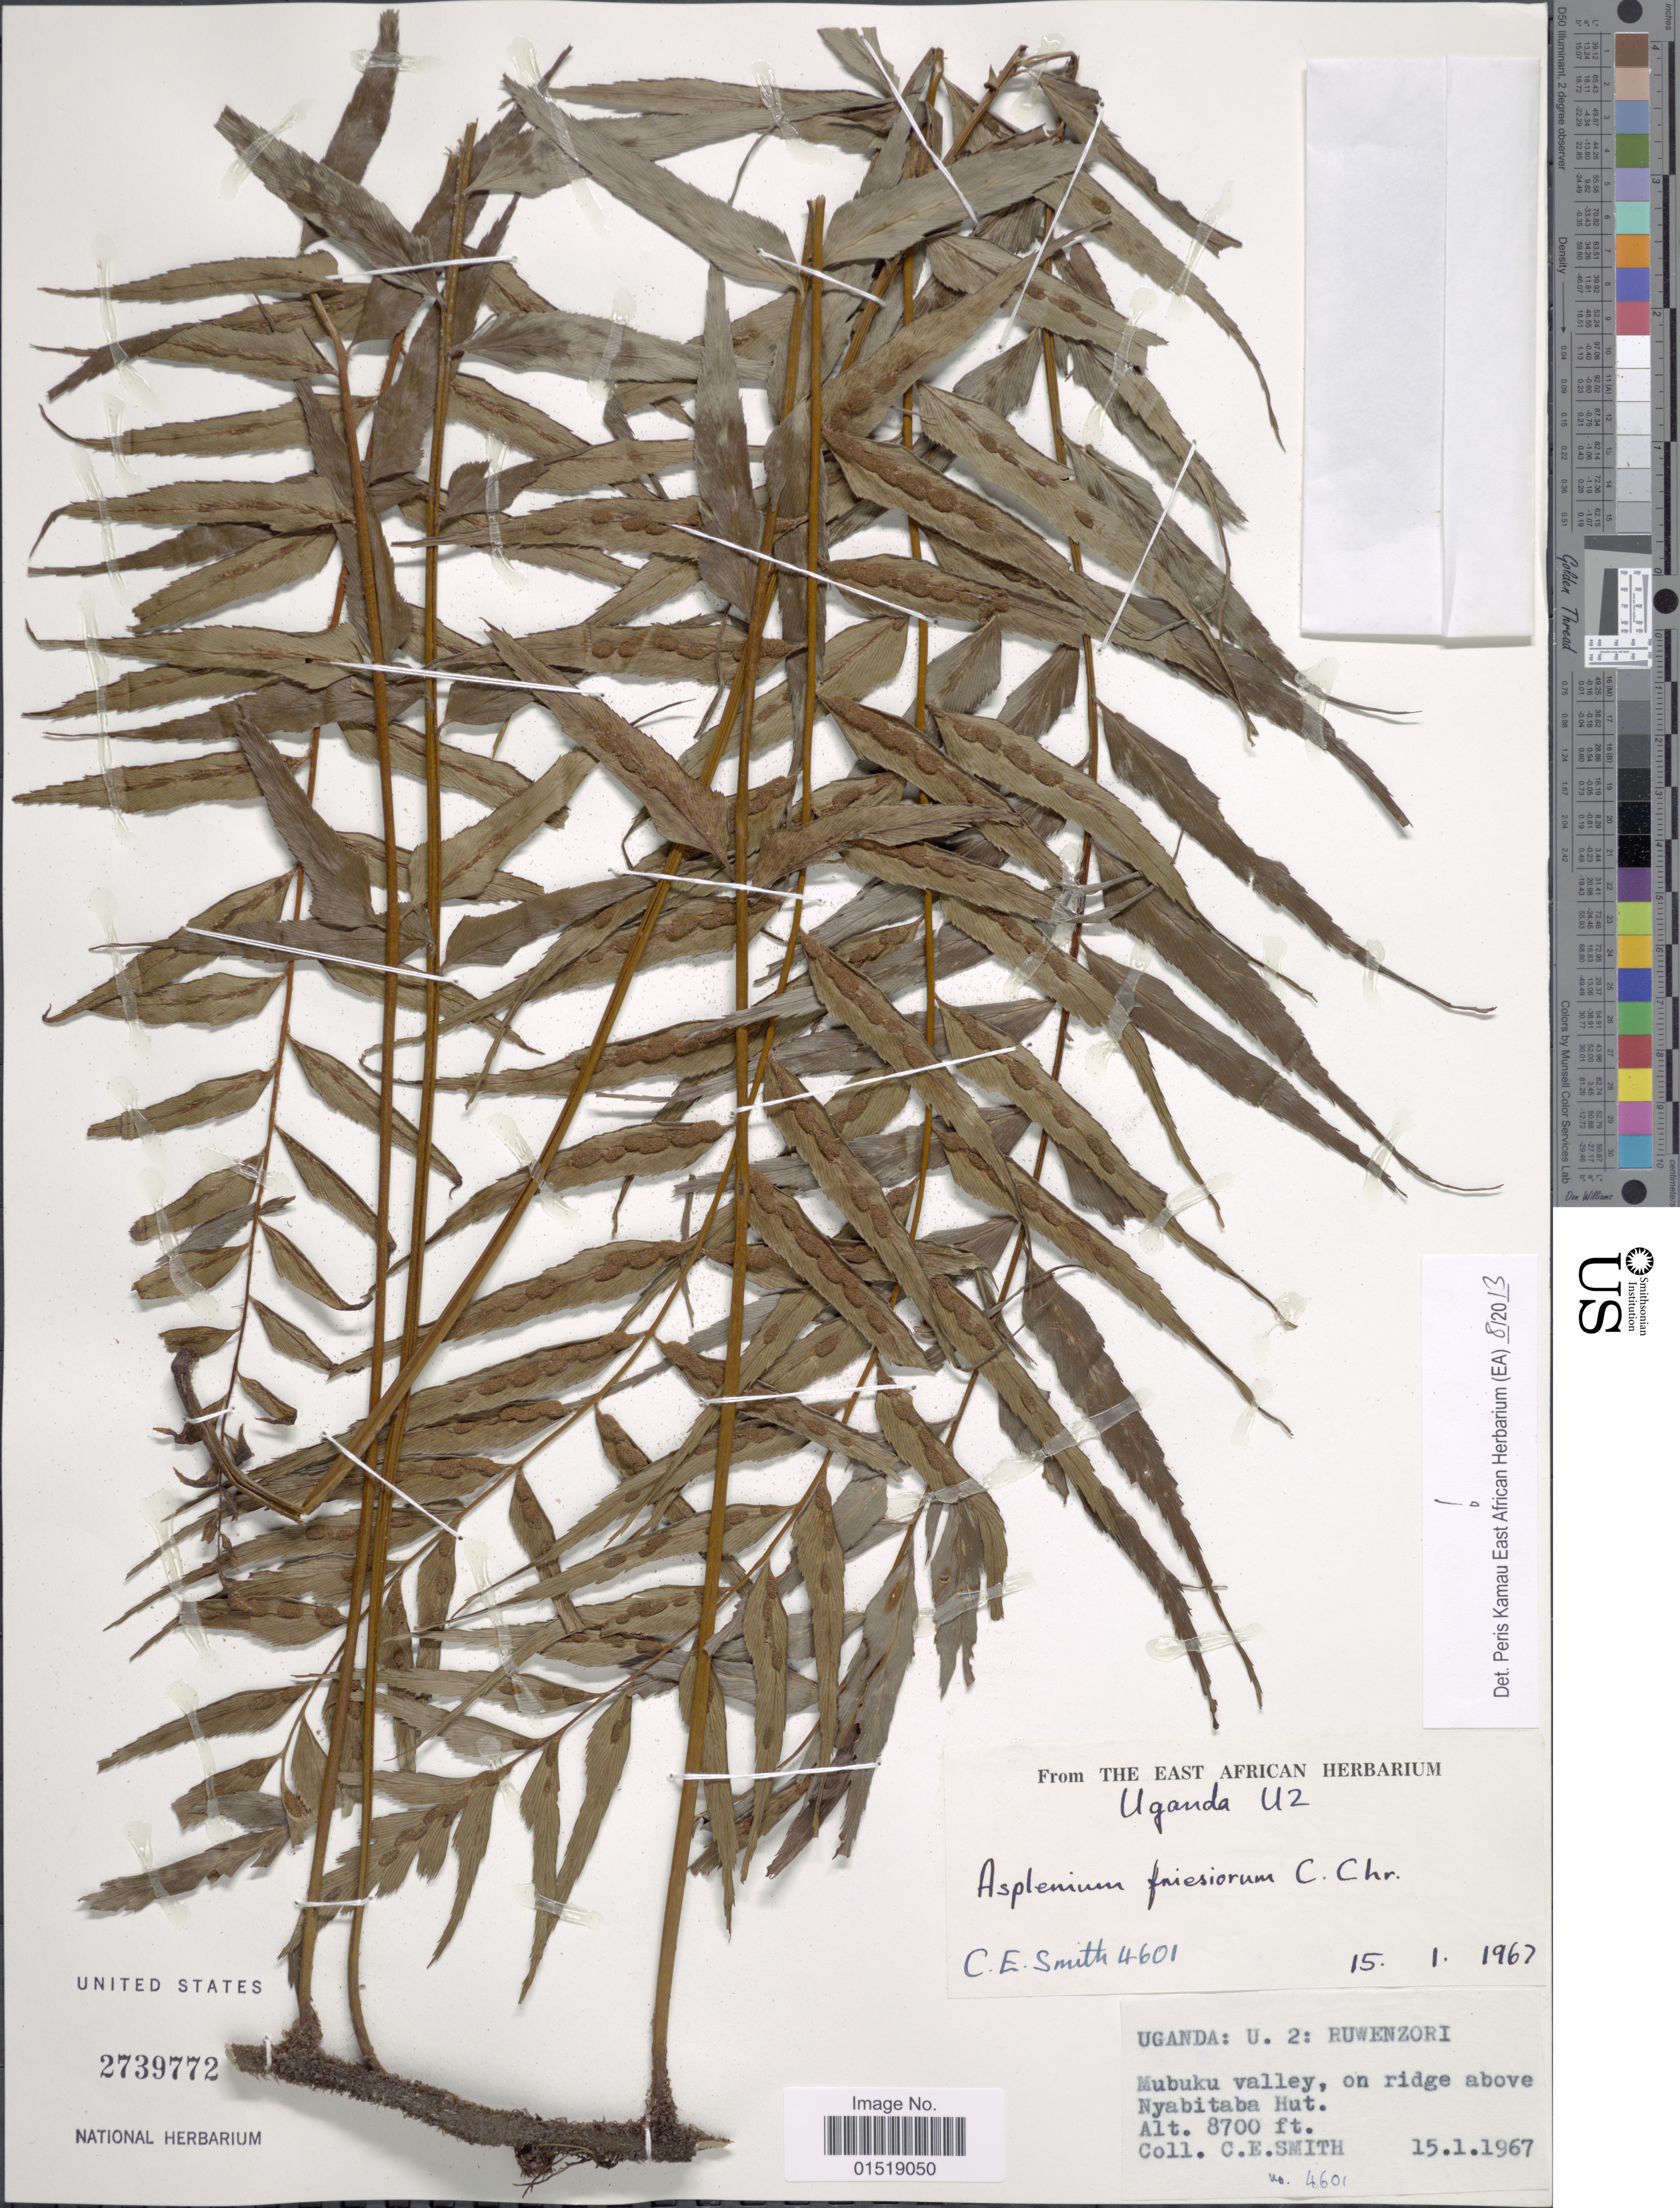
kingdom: Plantae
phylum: Tracheophyta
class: Polypodiopsida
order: Polypodiales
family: Aspleniaceae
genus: Asplenium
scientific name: Asplenium friesiorum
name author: C. Chr.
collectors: C. E. Smith Jr.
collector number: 4601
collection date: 1967-01-15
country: Uganda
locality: U. 2: Ruwenzori. Mubuku valley, on ridge above Nyabitaba Hut.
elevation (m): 2652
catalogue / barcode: US 2739772